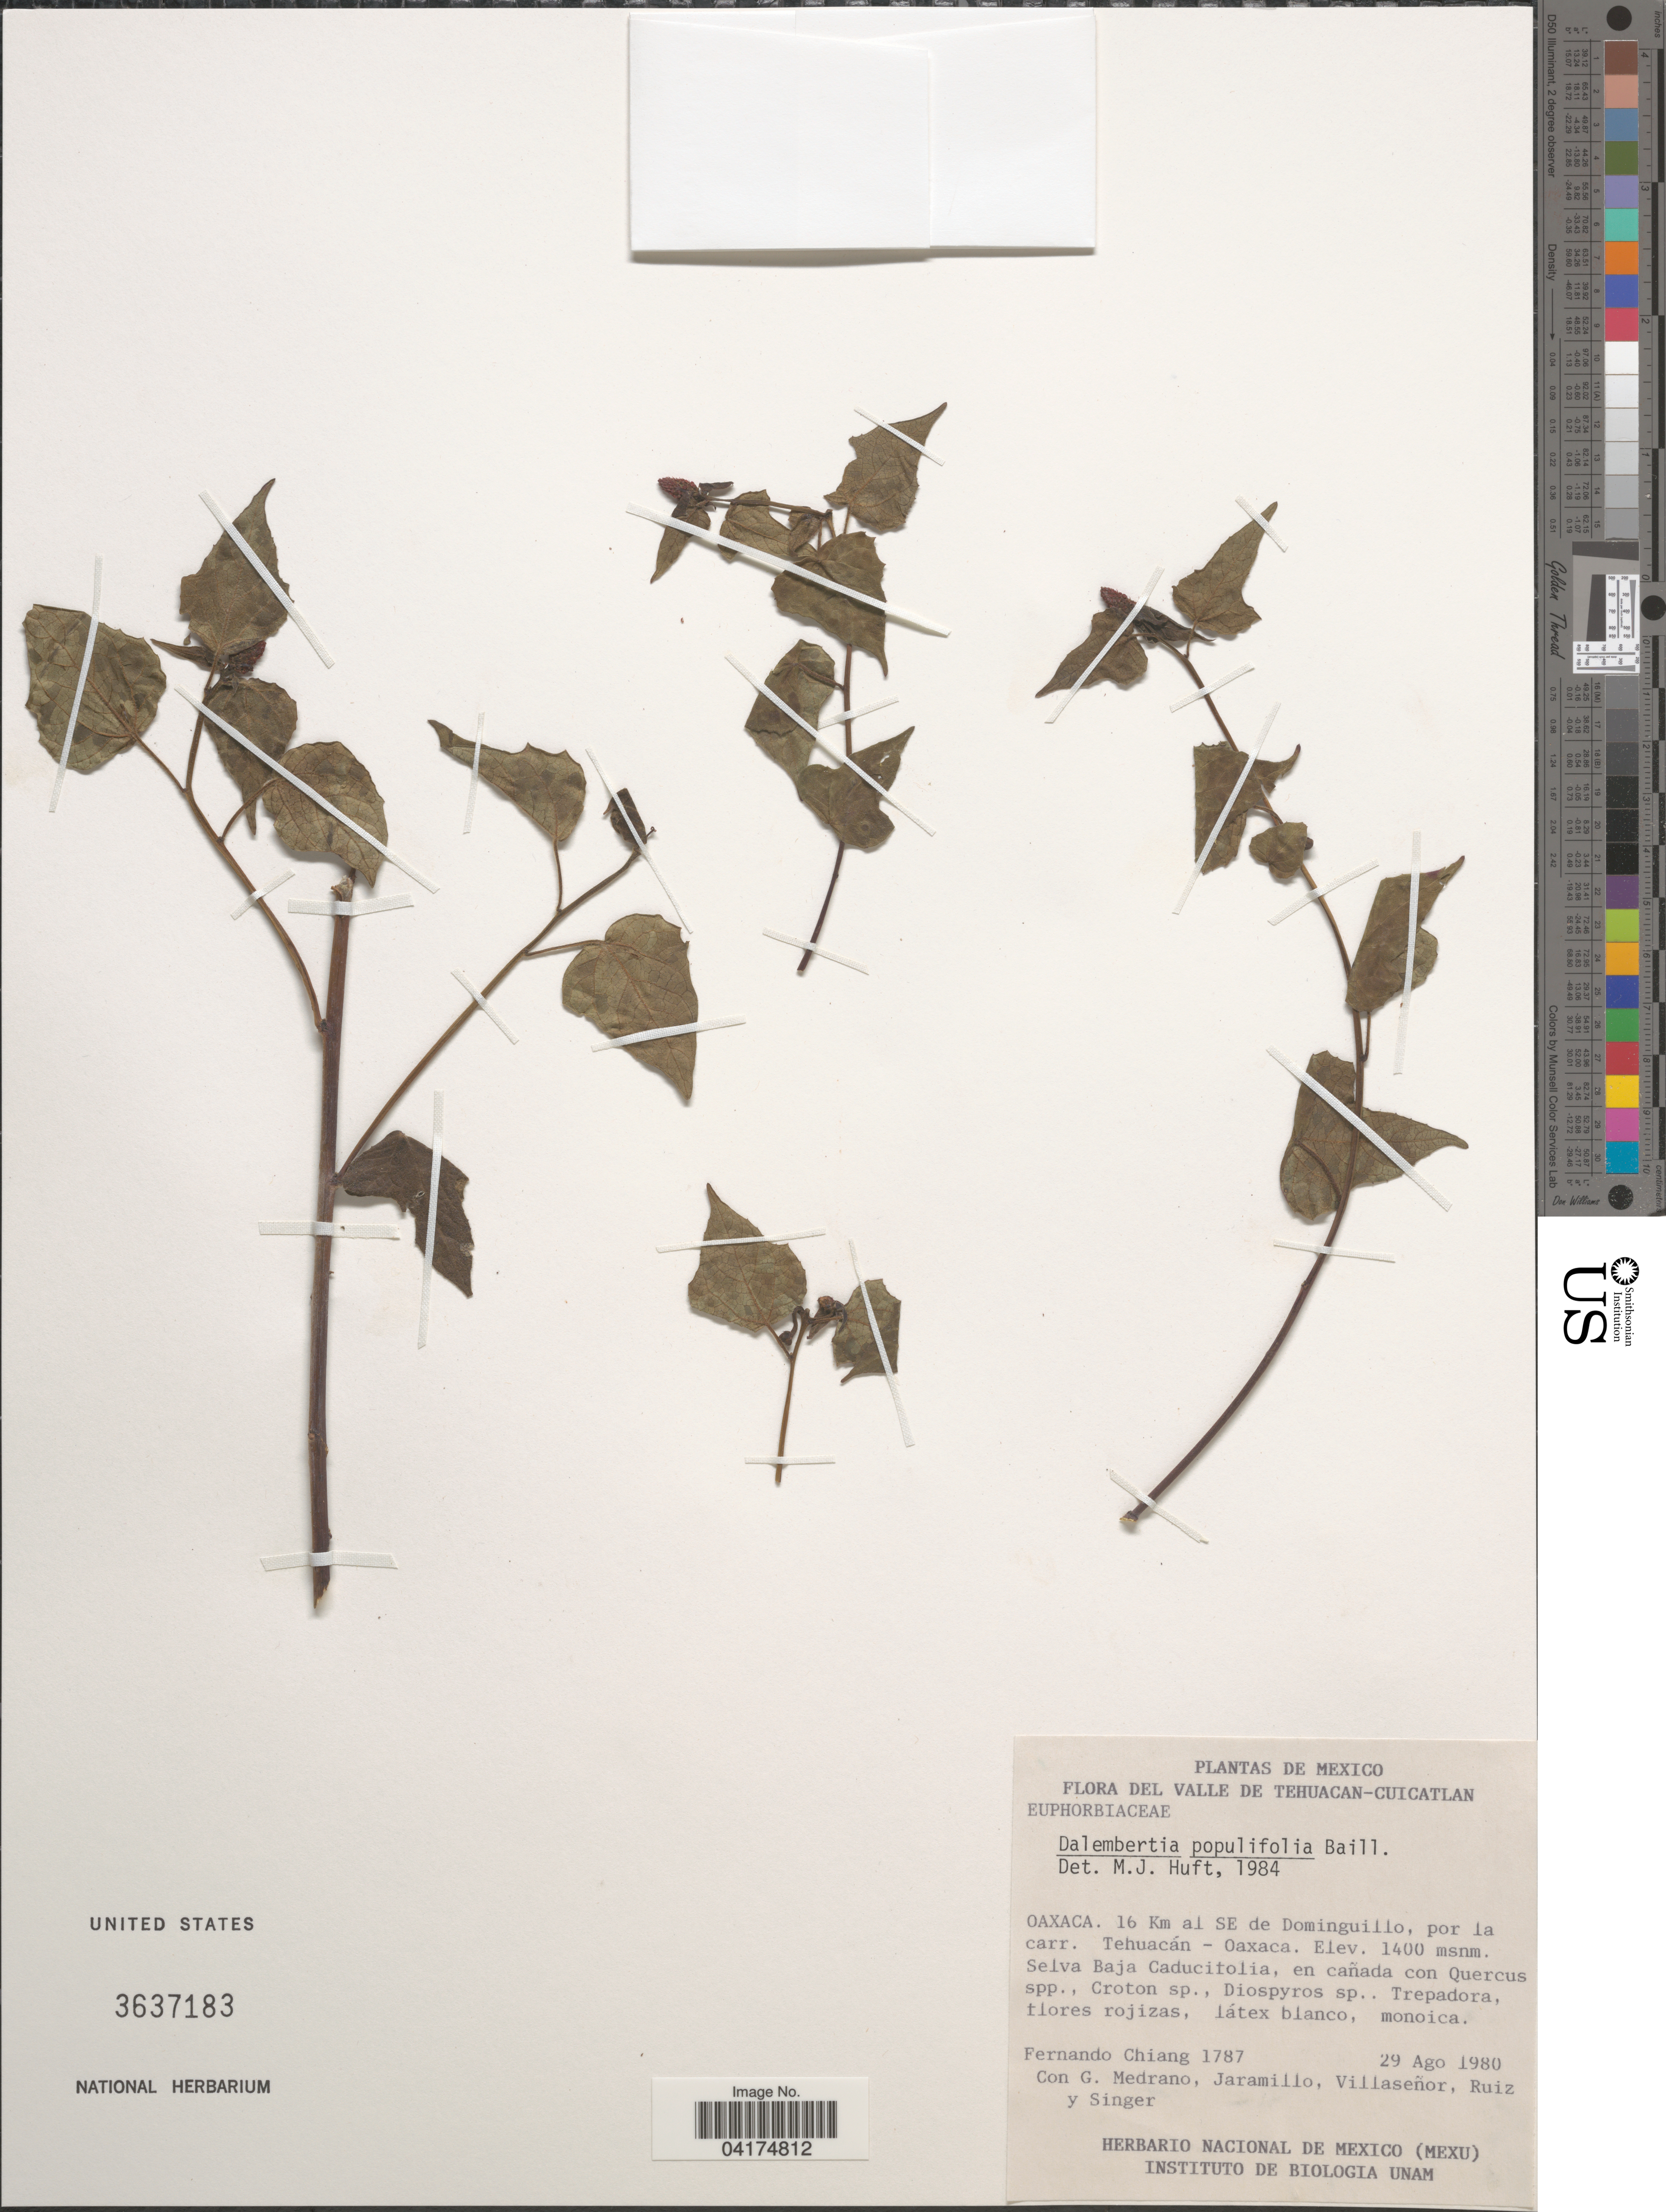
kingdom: Plantae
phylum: Tracheophyta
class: Magnoliopsida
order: Malpighiales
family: Euphorbiaceae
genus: Dalembertia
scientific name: Dalembertia populifolia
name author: Baill.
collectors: F. Chiang, G. Medrano, Jaramillo, --, -. Villaseñor & et al.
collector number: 1787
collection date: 1980-08-29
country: Mexico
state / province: Oaxaca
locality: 16 Km al SE de Dominguillo, por la carr. Tehuacán-Oaxaca. Selva Baja Caducifolia.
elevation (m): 1400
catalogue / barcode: US 3637183